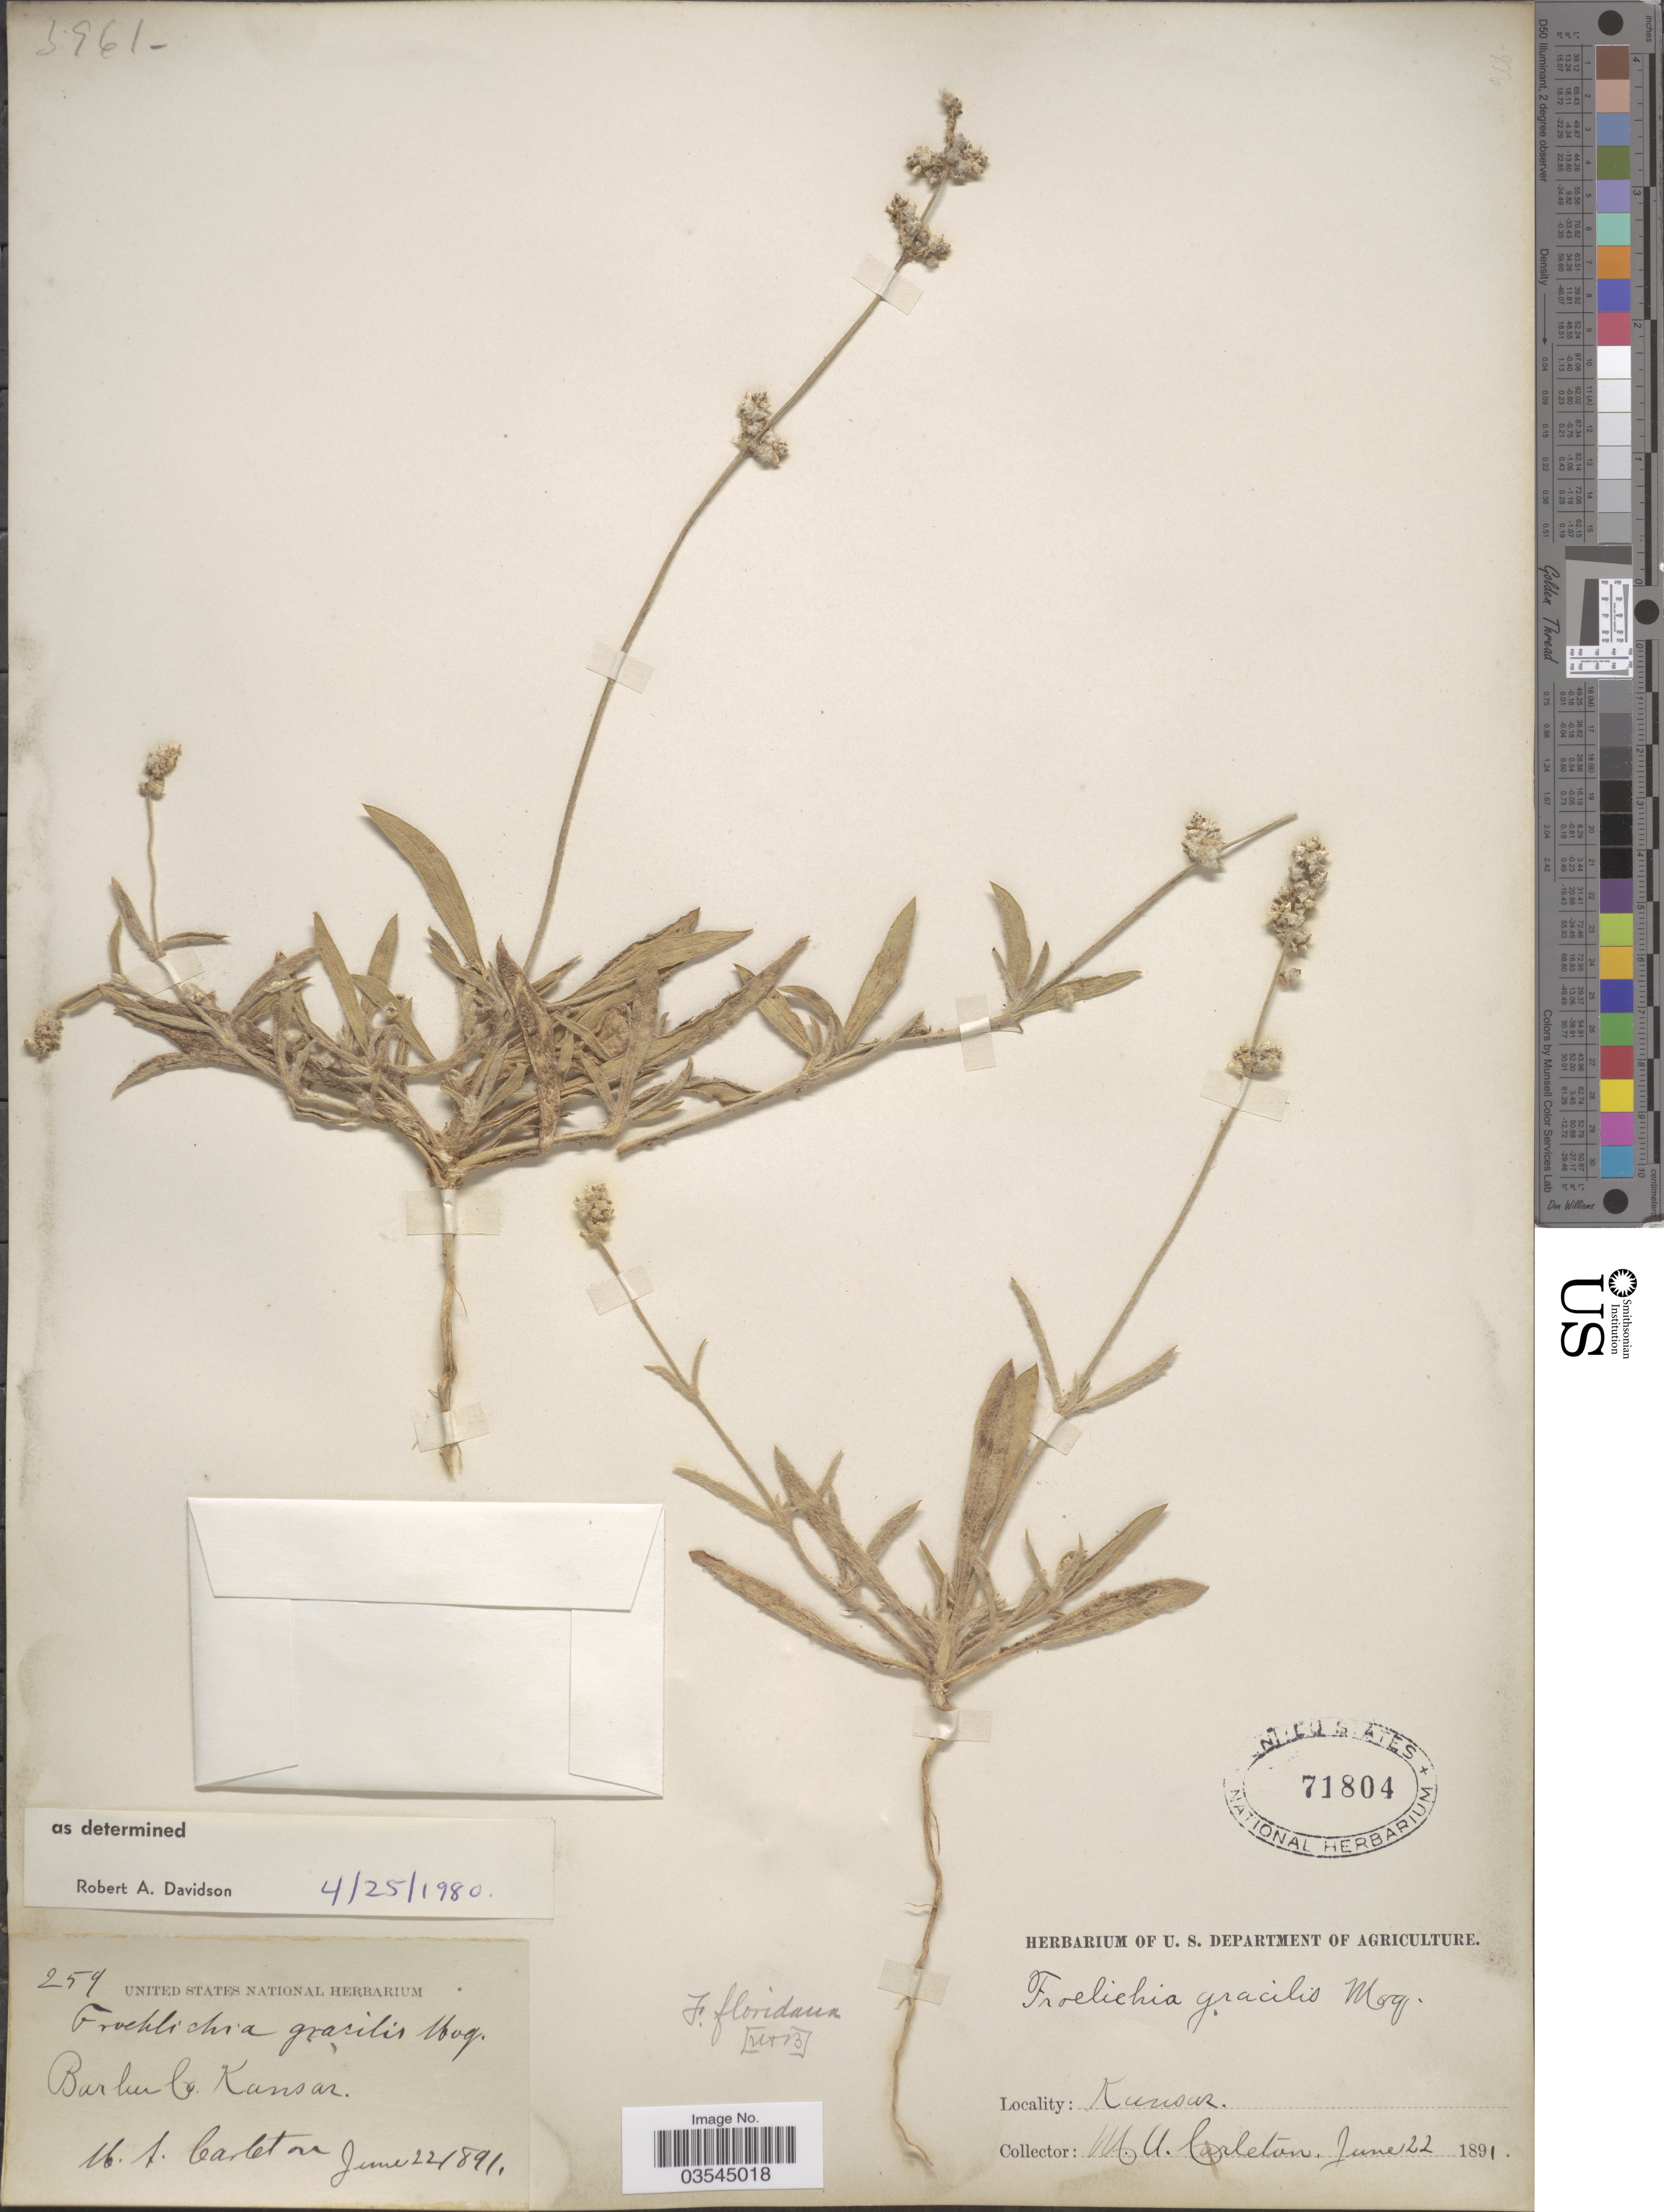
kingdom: Plantae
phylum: Tracheophyta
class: Magnoliopsida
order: Caryophyllales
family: Amaranthaceae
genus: Froelichia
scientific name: Froelichia gracilis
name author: (Hook.) Moq.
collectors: M. A. Carleton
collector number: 259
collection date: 1891-06-22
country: United States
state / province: Kansas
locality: Barber Co.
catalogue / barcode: US 71804